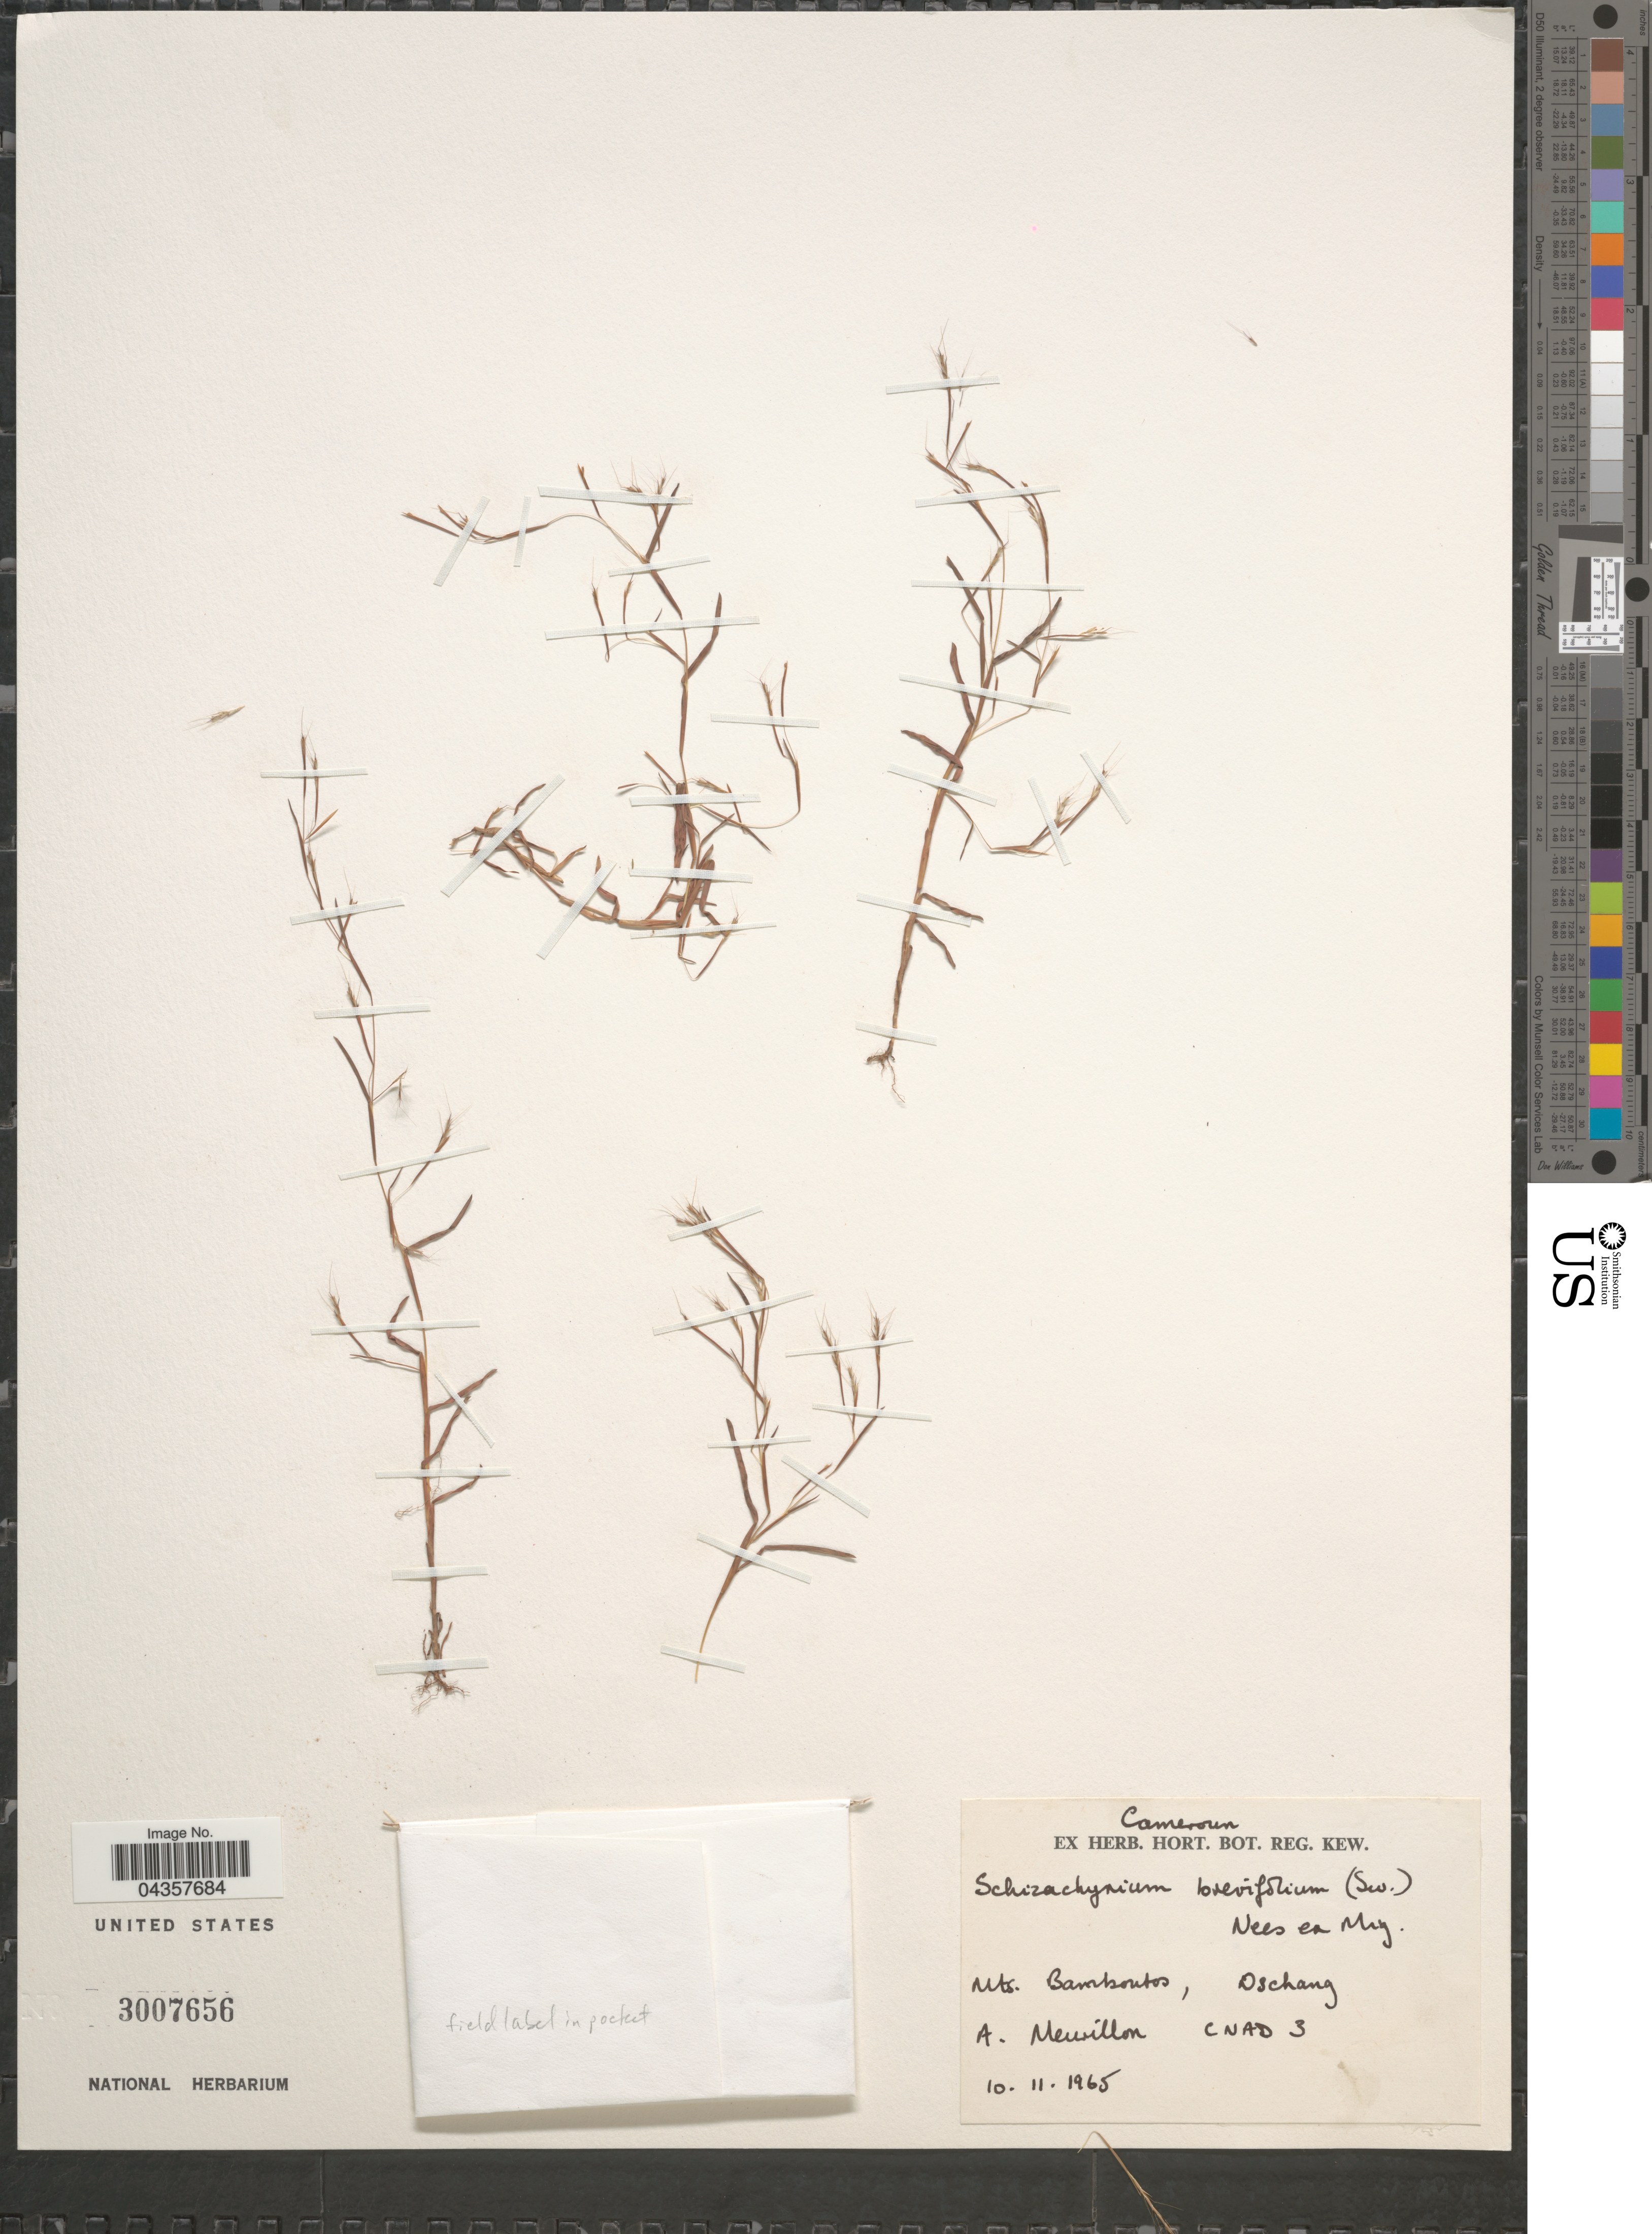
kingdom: Plantae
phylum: Tracheophyta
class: Liliopsida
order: Poales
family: Poaceae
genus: Schizachyrium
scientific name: Schizachyrium brevifolium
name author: (Sw.) Nees ex Büse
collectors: A. Meurillon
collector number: CNAD 3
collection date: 1965-11-10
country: Cameroon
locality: Mts. Bamboutos, Dschang.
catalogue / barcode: US 3007656